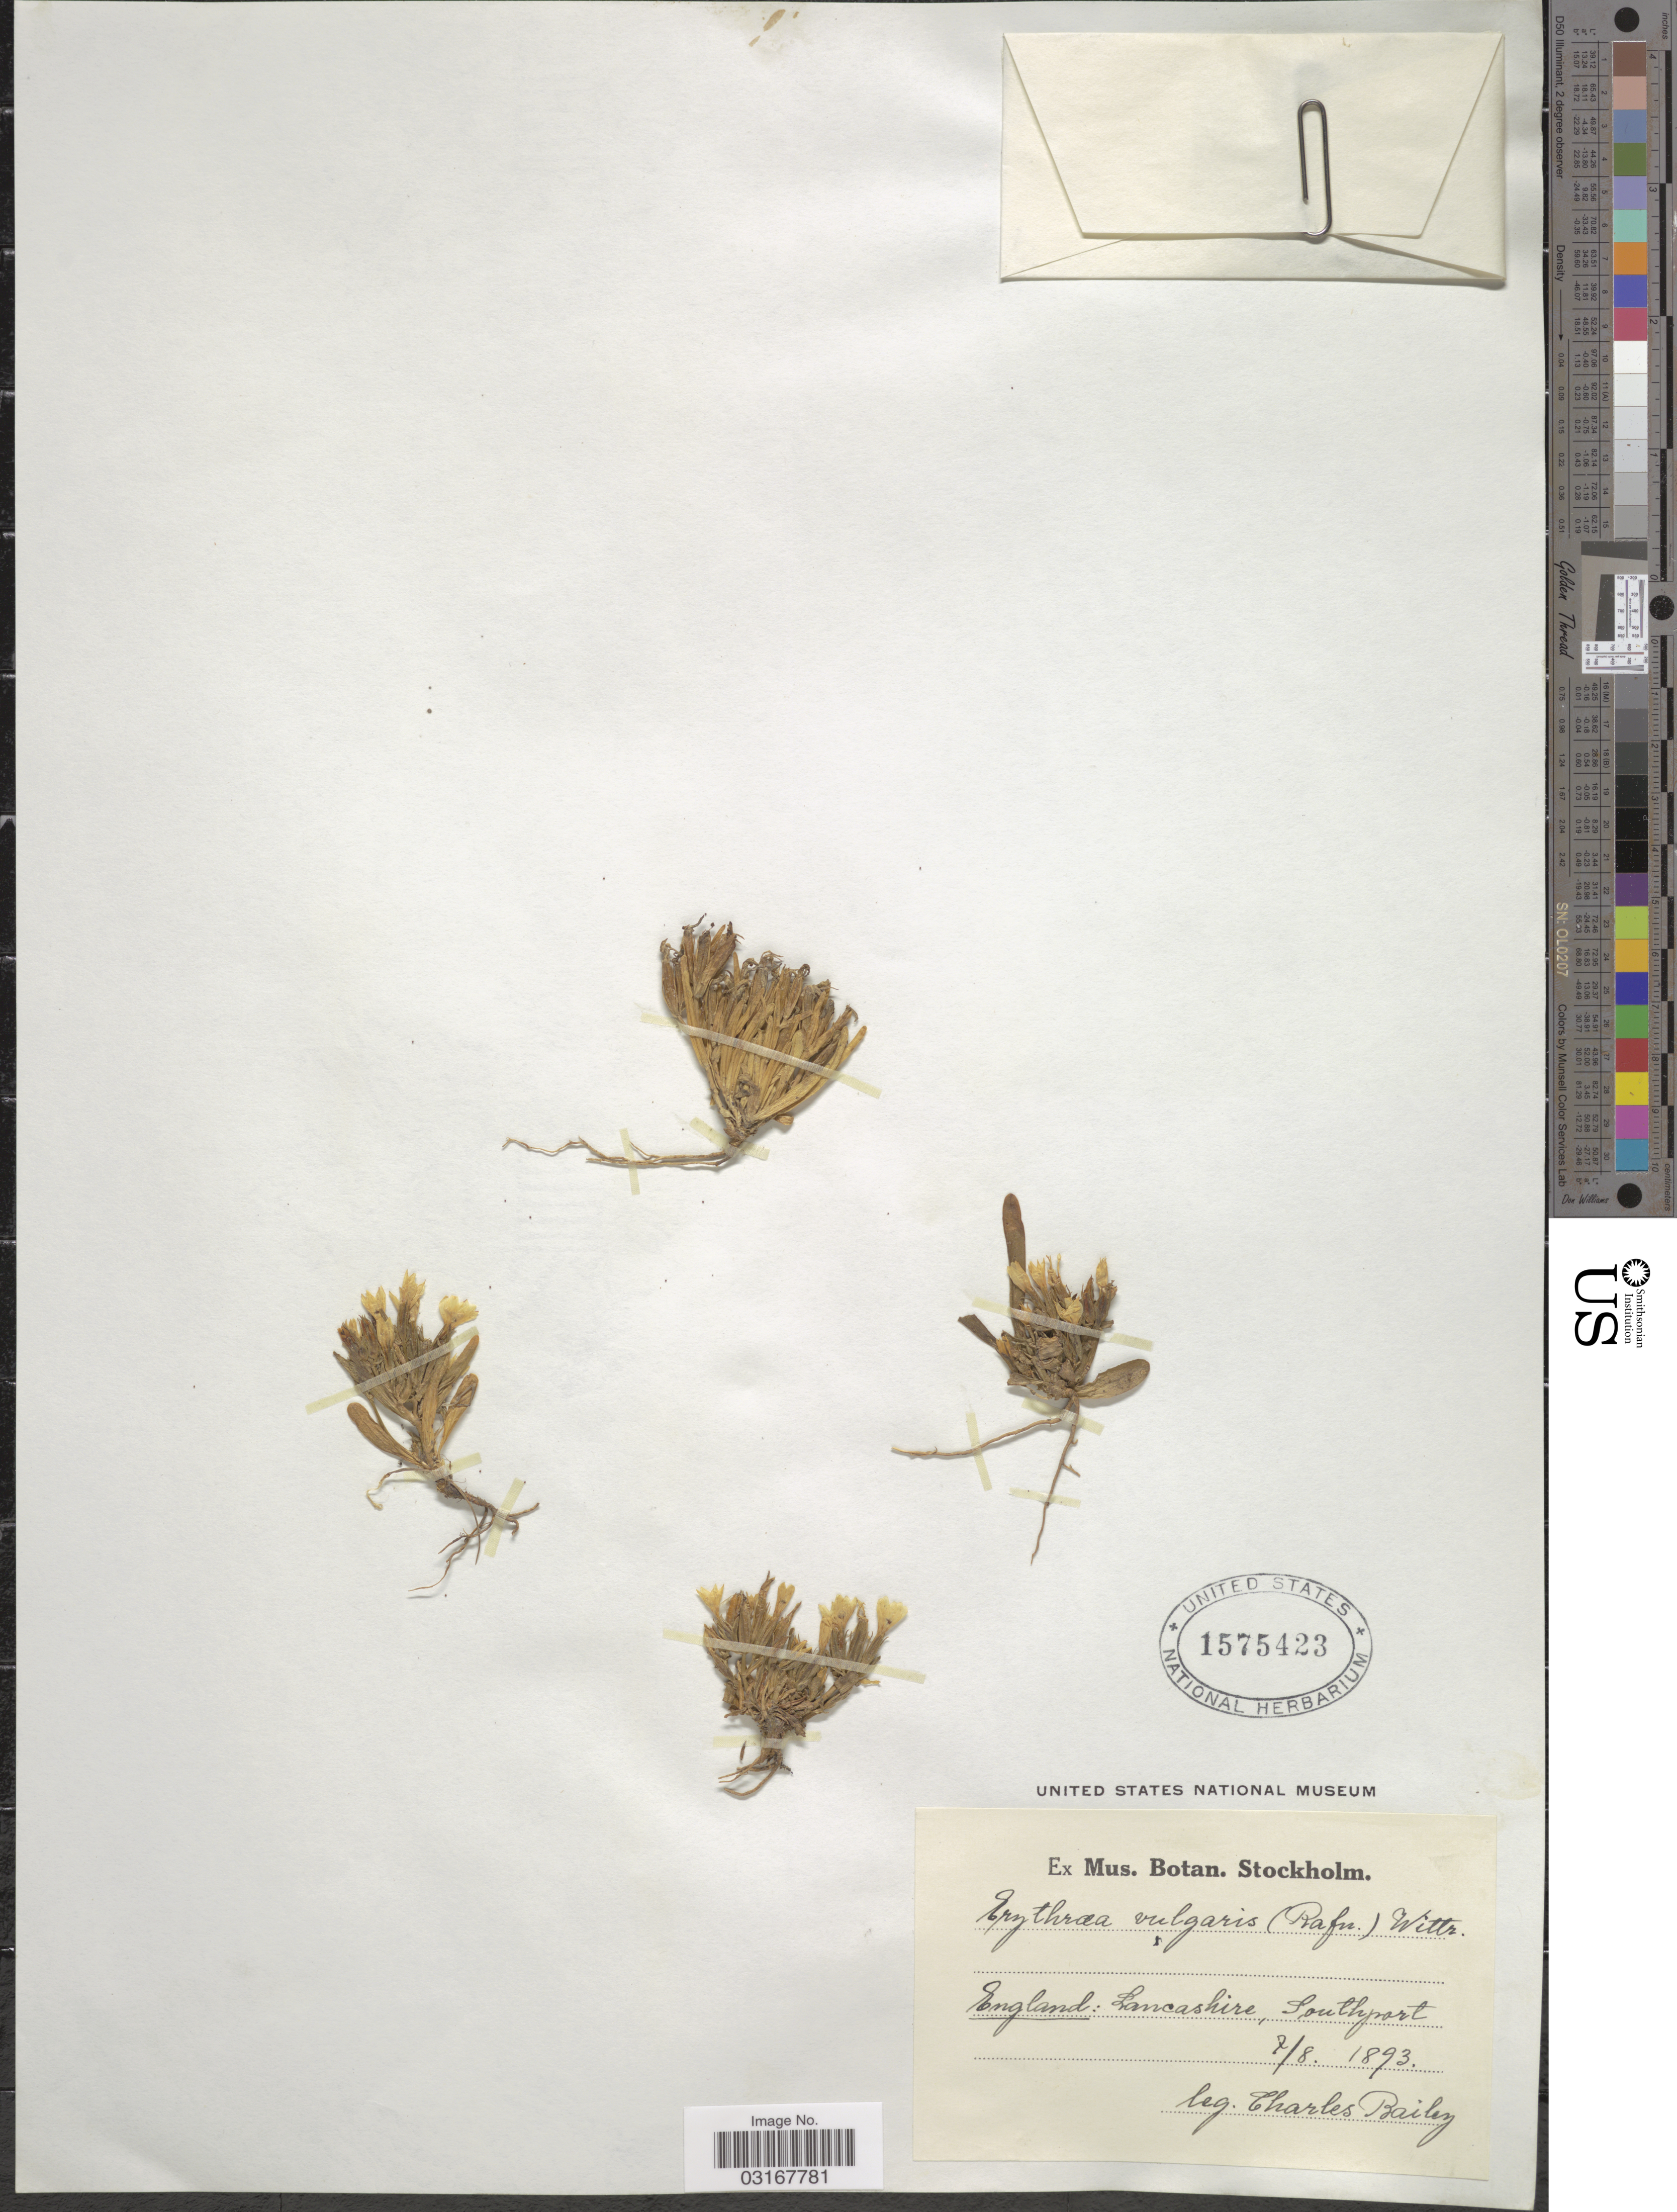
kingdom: Plantae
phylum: Tracheophyta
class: Magnoliopsida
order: Gentianales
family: Gentianaceae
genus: Centaurium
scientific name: Centaurium vulgaris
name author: Godr.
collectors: C. Bailey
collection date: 1893-08-07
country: United Kingdom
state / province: England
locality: England: Lancashire, Southport.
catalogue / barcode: US 1575423